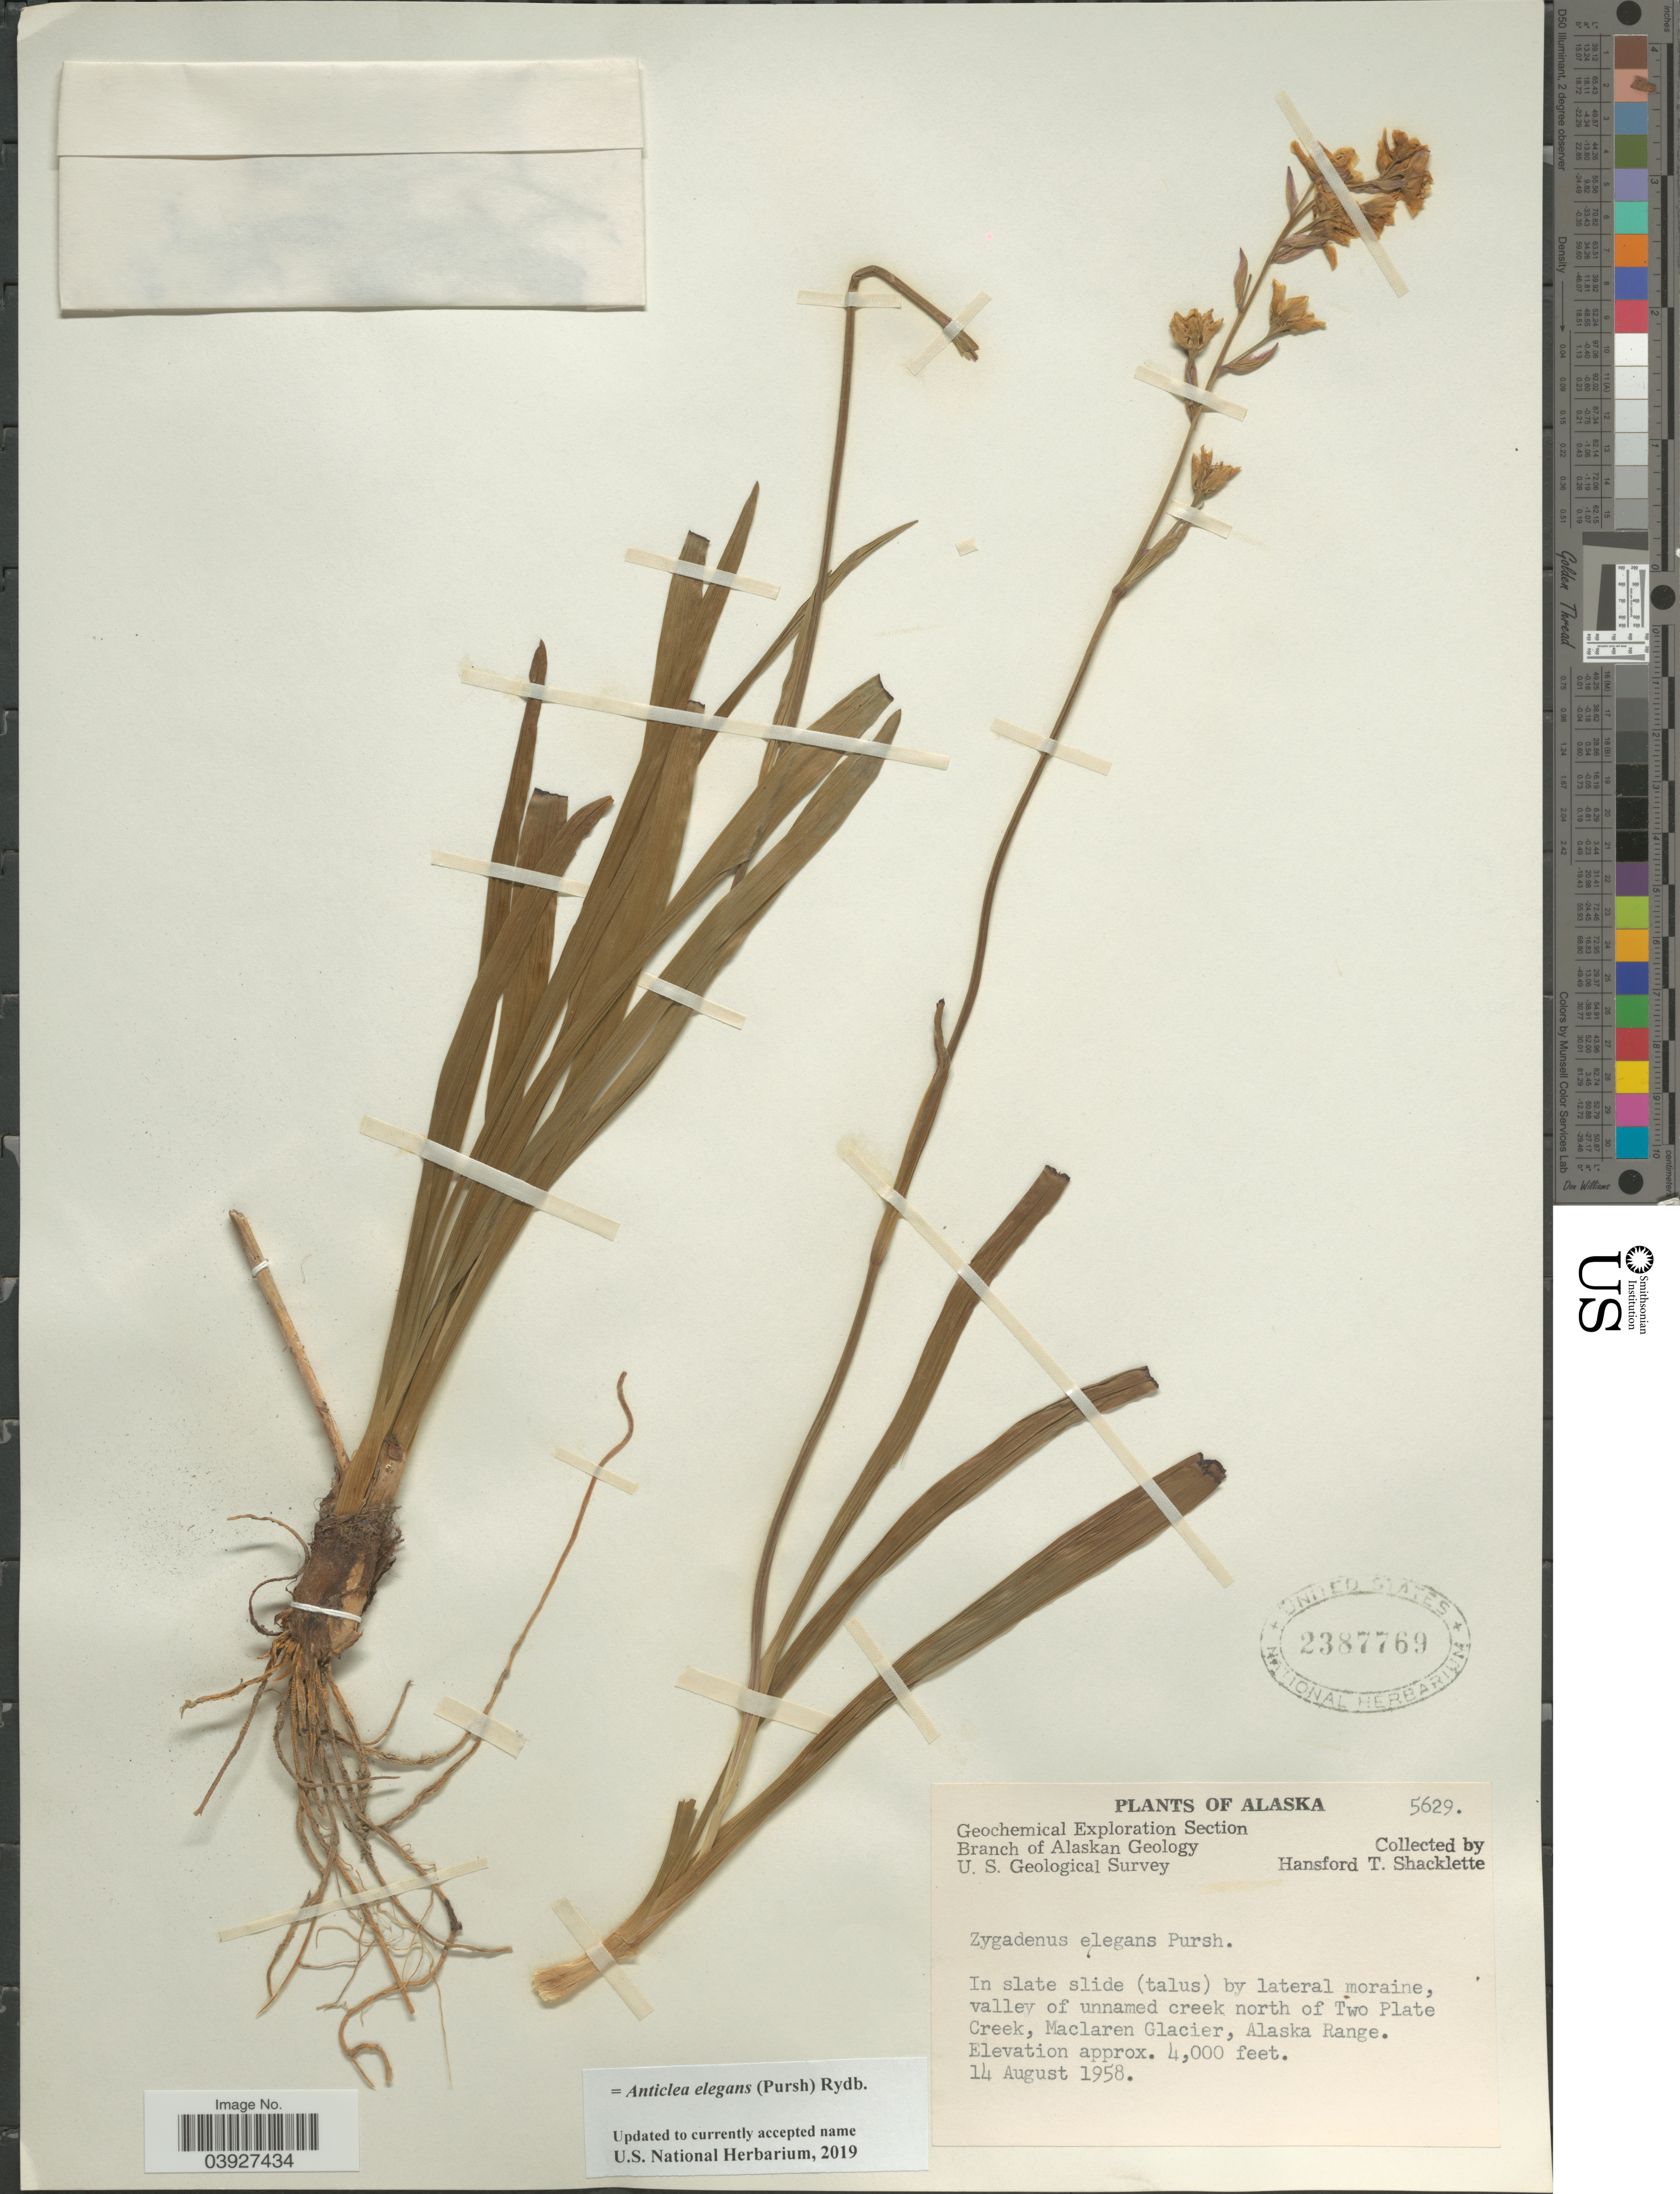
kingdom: Plantae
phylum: Tracheophyta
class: Liliopsida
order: Liliales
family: Melanthiaceae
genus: Anticlea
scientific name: Anticlea elegans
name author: (Pursh) Rydb.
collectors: H. Shacklette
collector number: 5629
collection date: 1958-08-14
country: United States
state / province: Alaska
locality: In slate slide (talus) by lateral moraine, valley of unnamed creek north of Two Plate Creek, Maclaren Glacier, Alaska Range.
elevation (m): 1219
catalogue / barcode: US 2387769